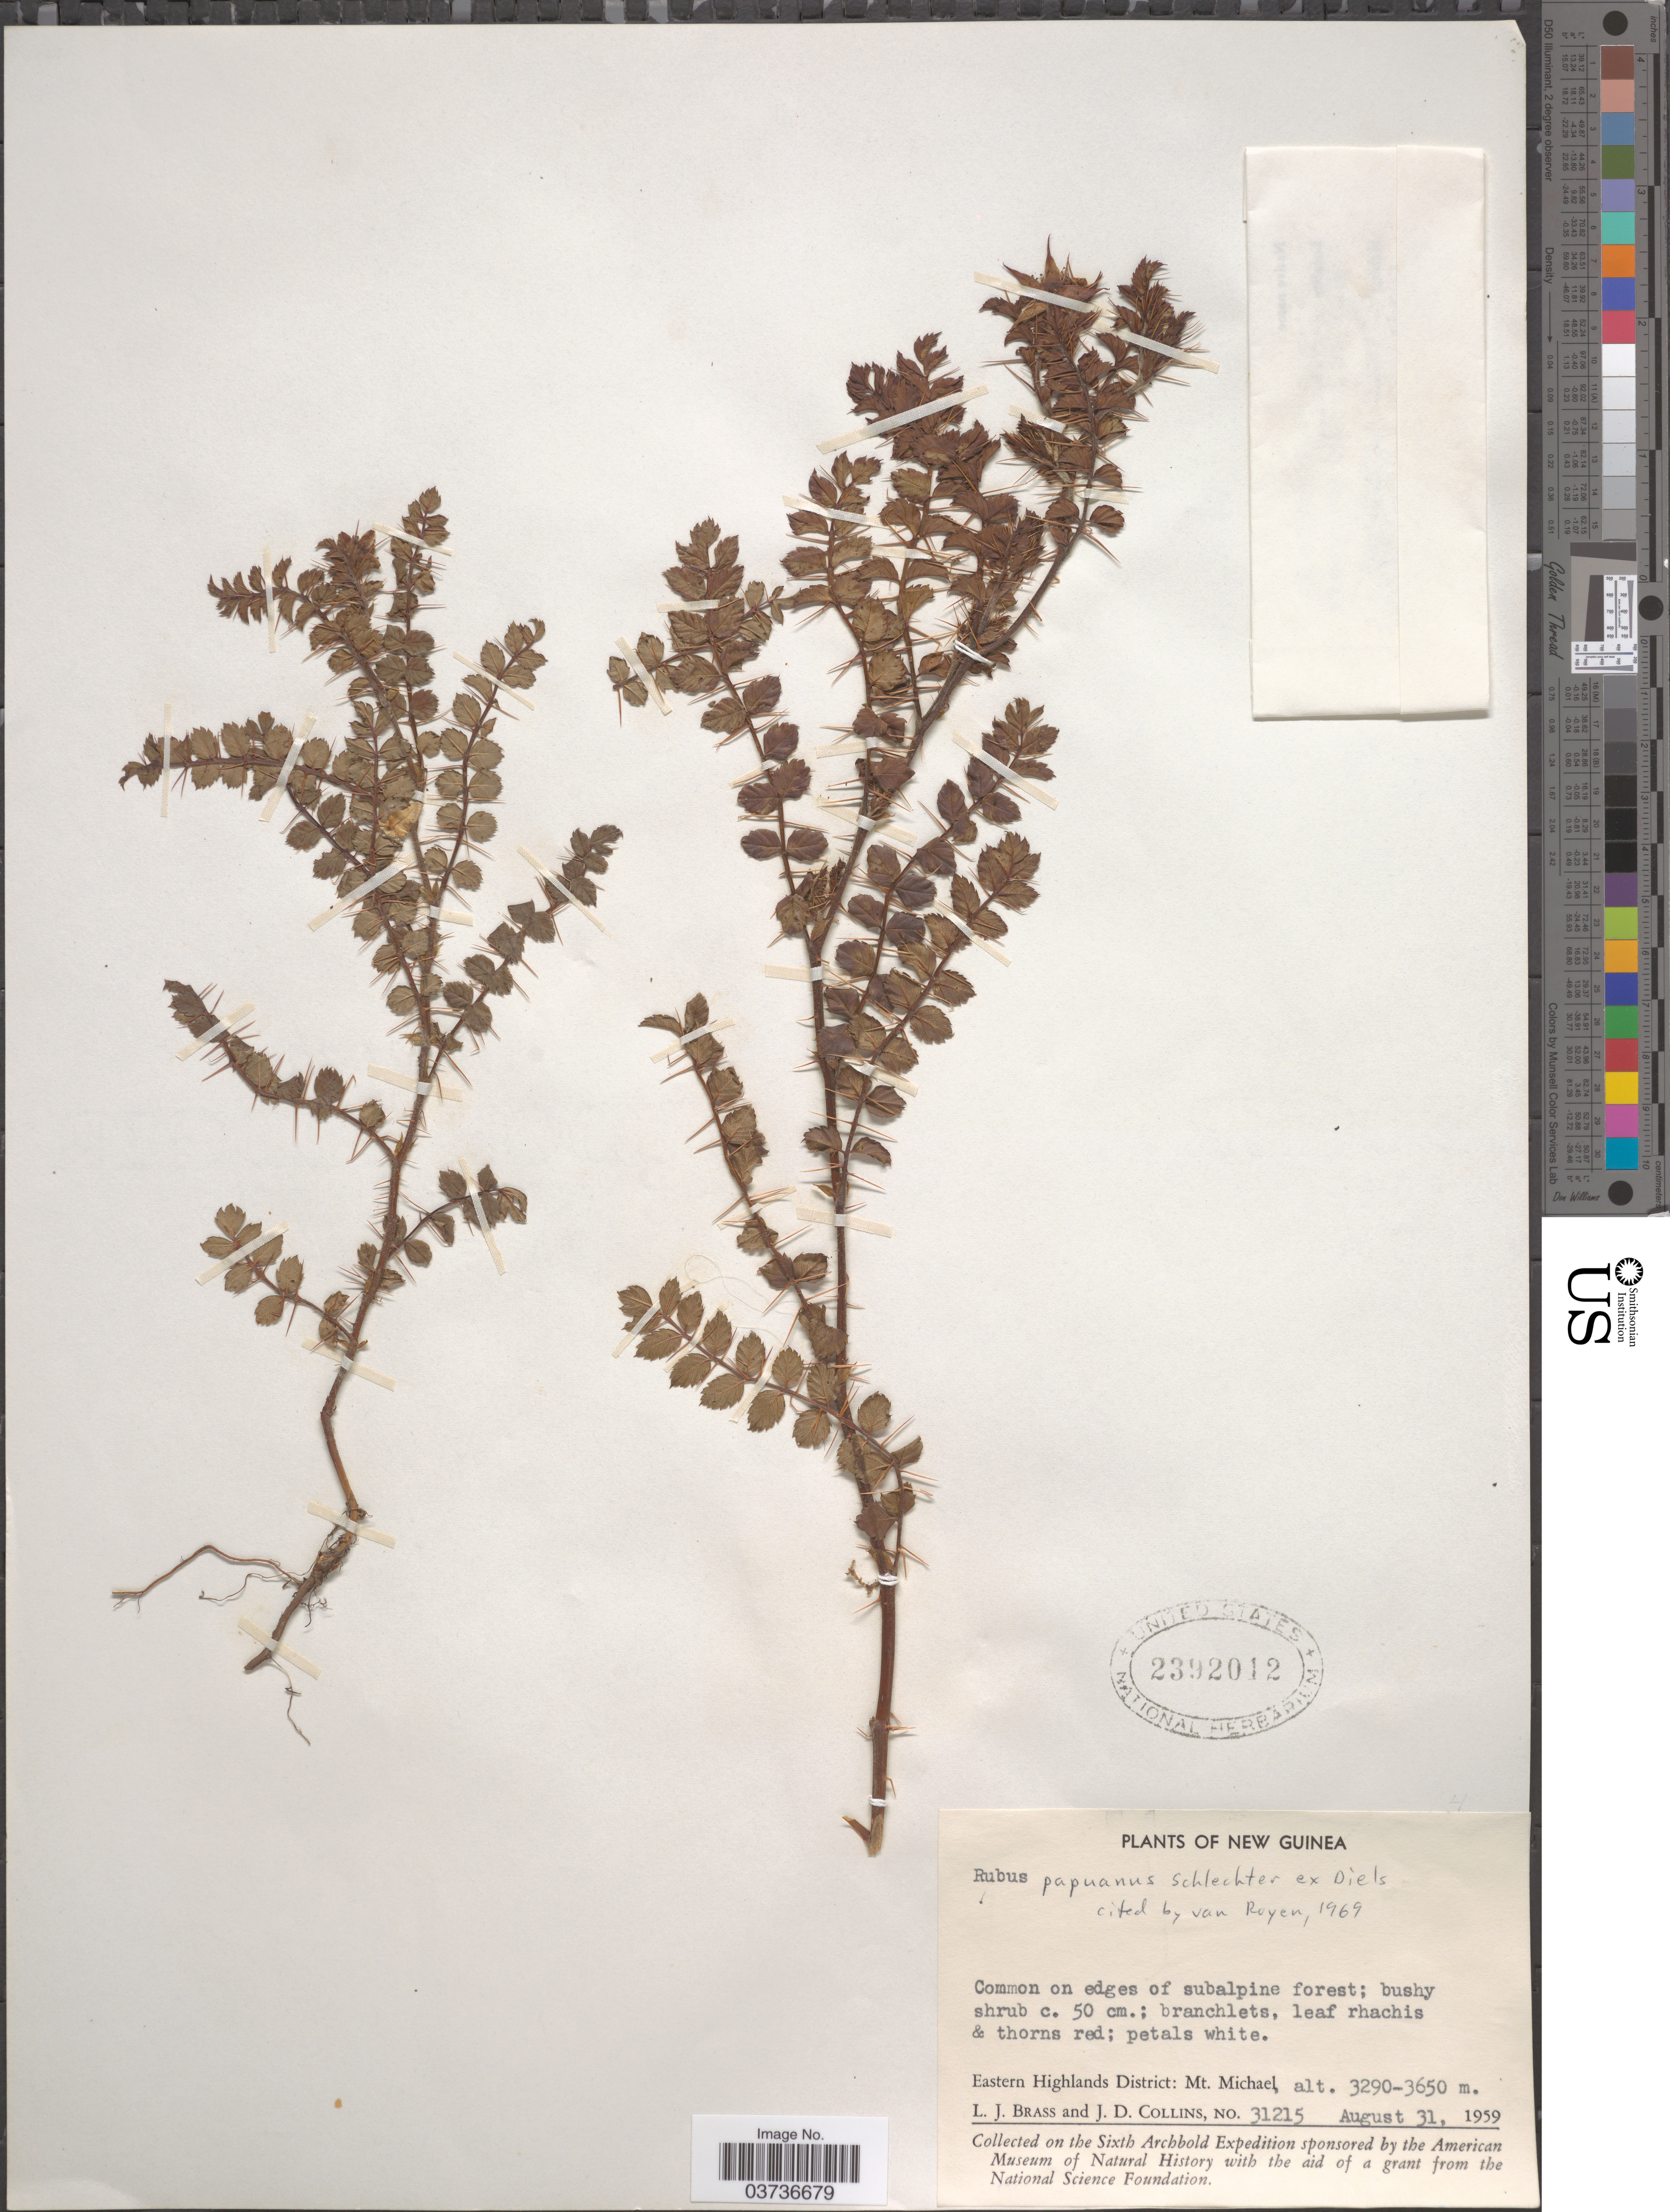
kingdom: Plantae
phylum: Tracheophyta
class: Magnoliopsida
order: Rosales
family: Rosaceae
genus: Rubus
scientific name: Rubus papuanus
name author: Schltr. ex Diels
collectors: L. J. Brass & J. Collins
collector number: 31215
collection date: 1959-08-31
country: Papua New Guinea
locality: New Guinea. Eastern Highlands District: Mt. Michael.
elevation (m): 3290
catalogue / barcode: US 2392012